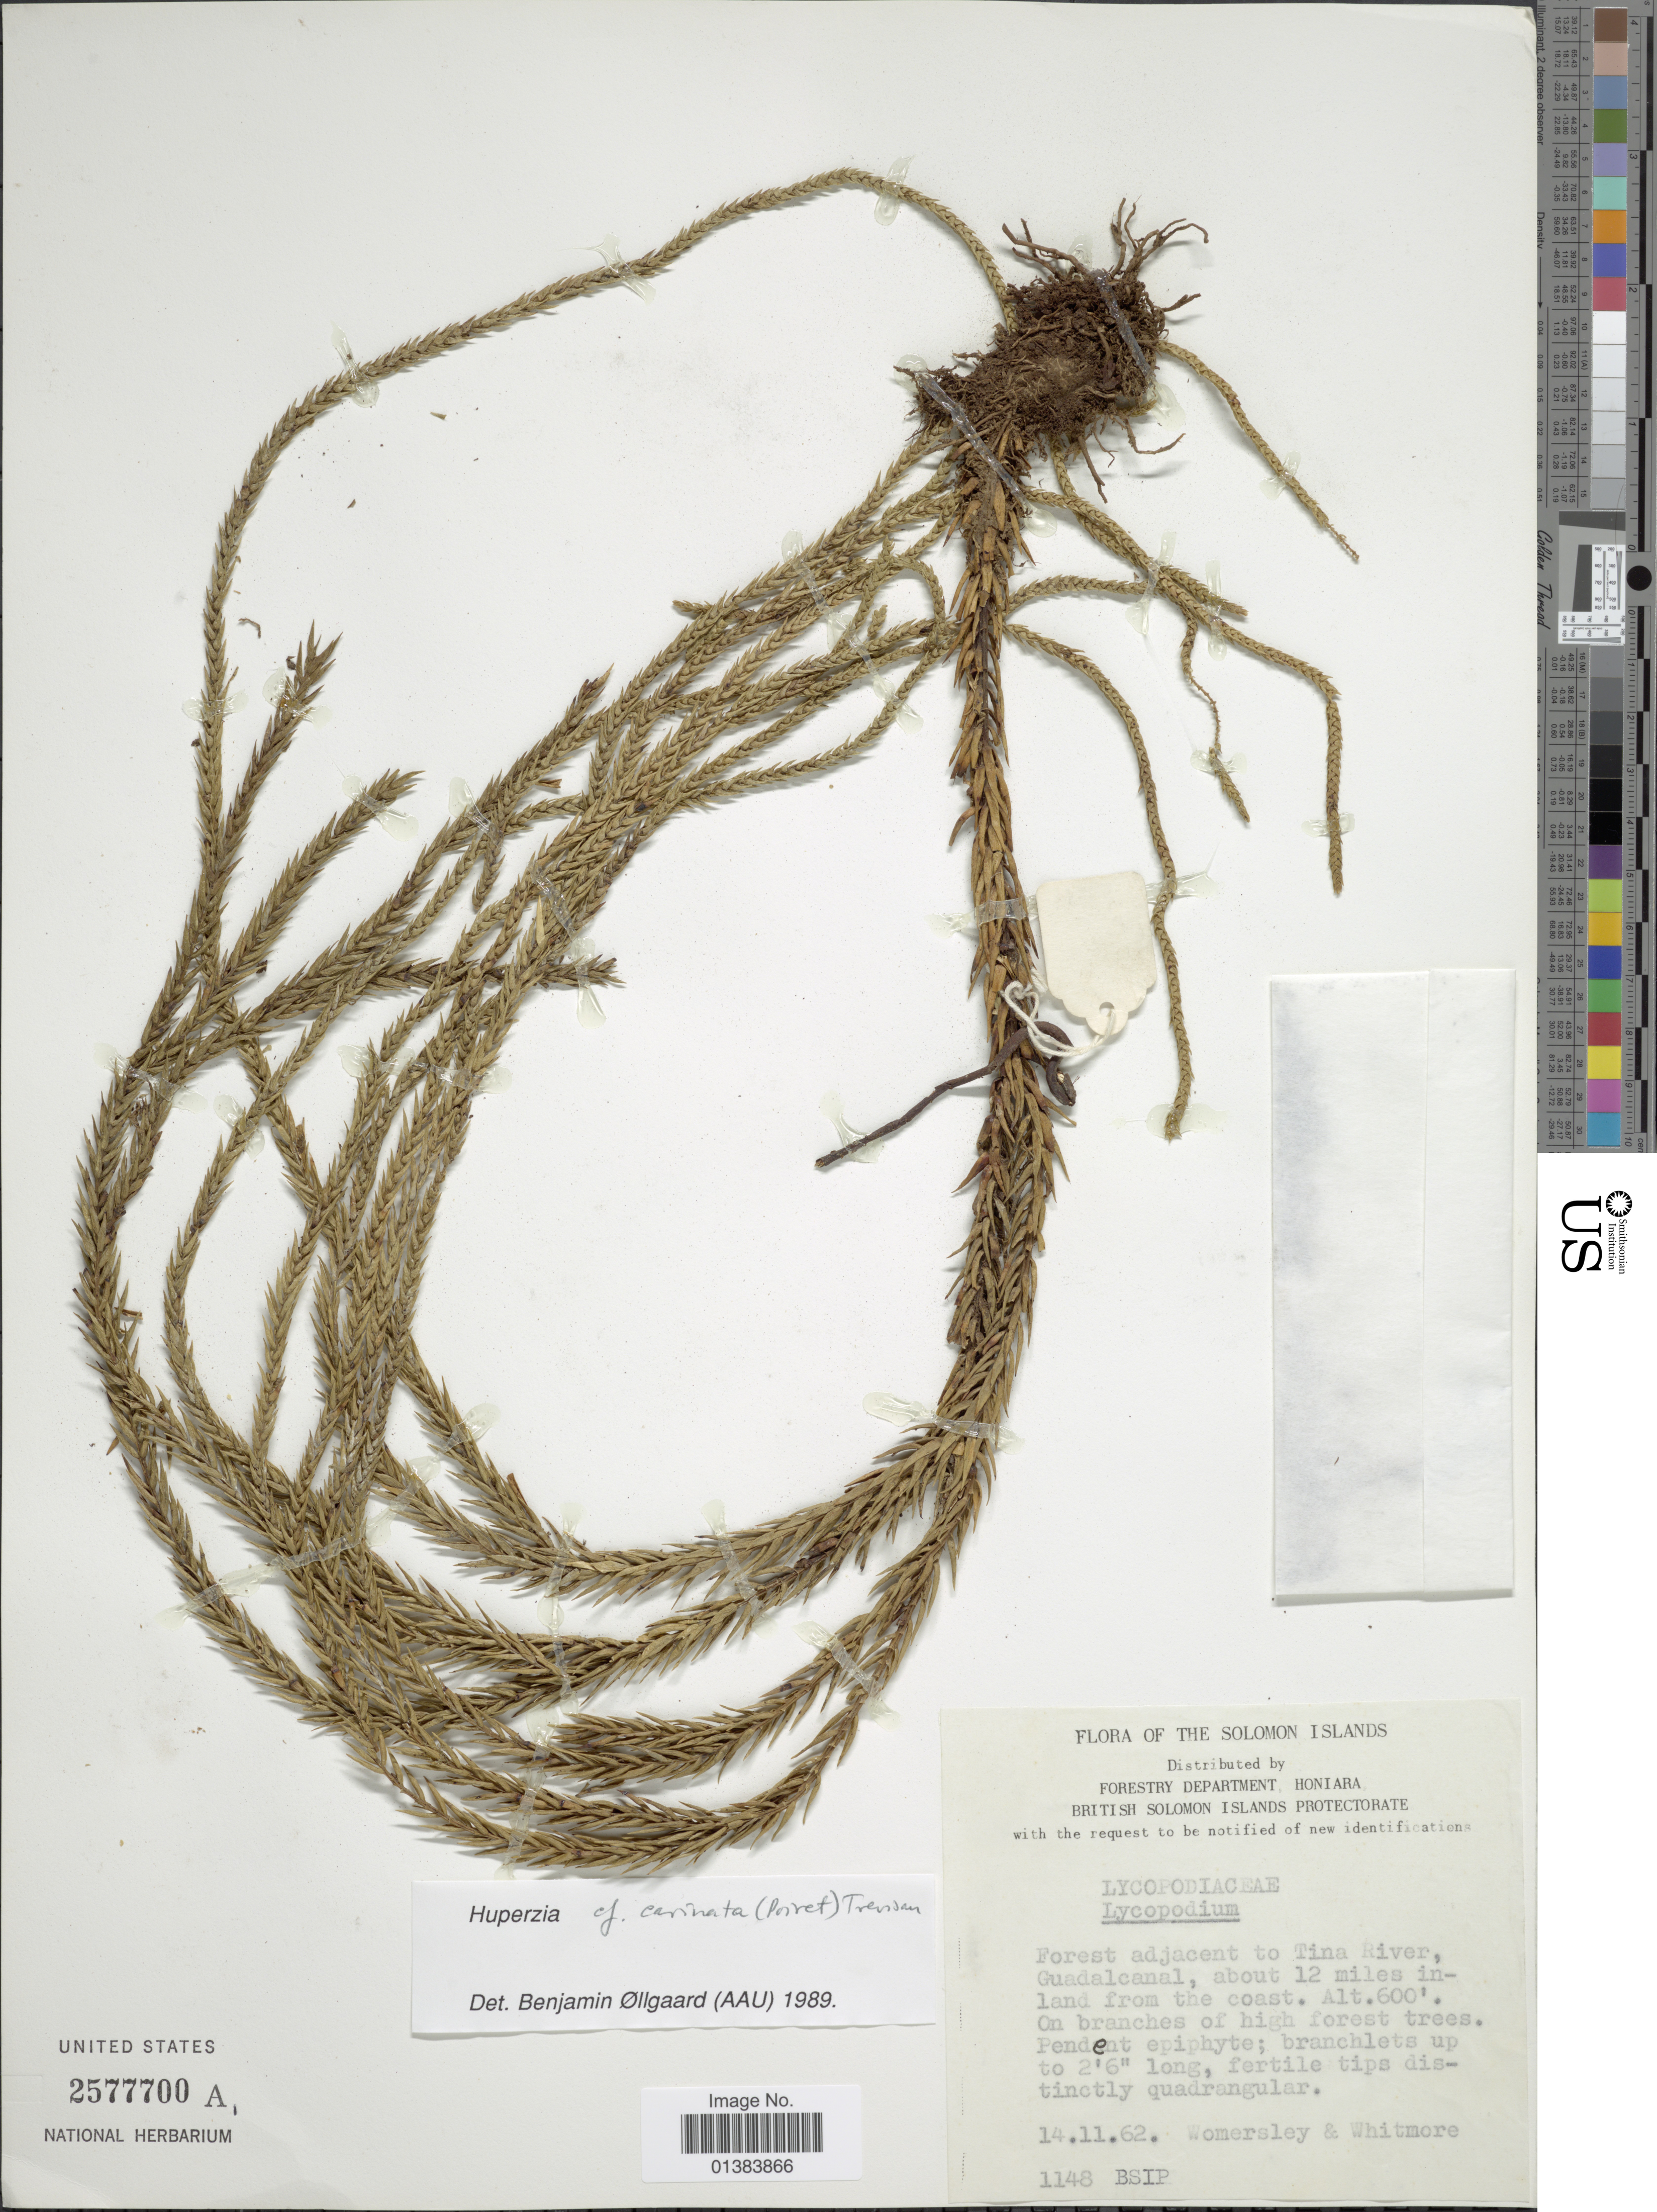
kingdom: Plantae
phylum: Tracheophyta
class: Lycopodiopsida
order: Lycopodiales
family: Lycopodiaceae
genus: Phlegmariurus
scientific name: Phlegmariurus carinatus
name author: (Desv.) Ching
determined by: Field, A. R.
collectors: Womersley & -. Whitmore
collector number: BSIP 1148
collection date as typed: Transcribed d/m/y: 14/11/62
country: Solomon Islands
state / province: Solomon Islands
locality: Forest adjacent to Tina River, about 12 miles inland from the coast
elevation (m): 183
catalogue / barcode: US 2577700A